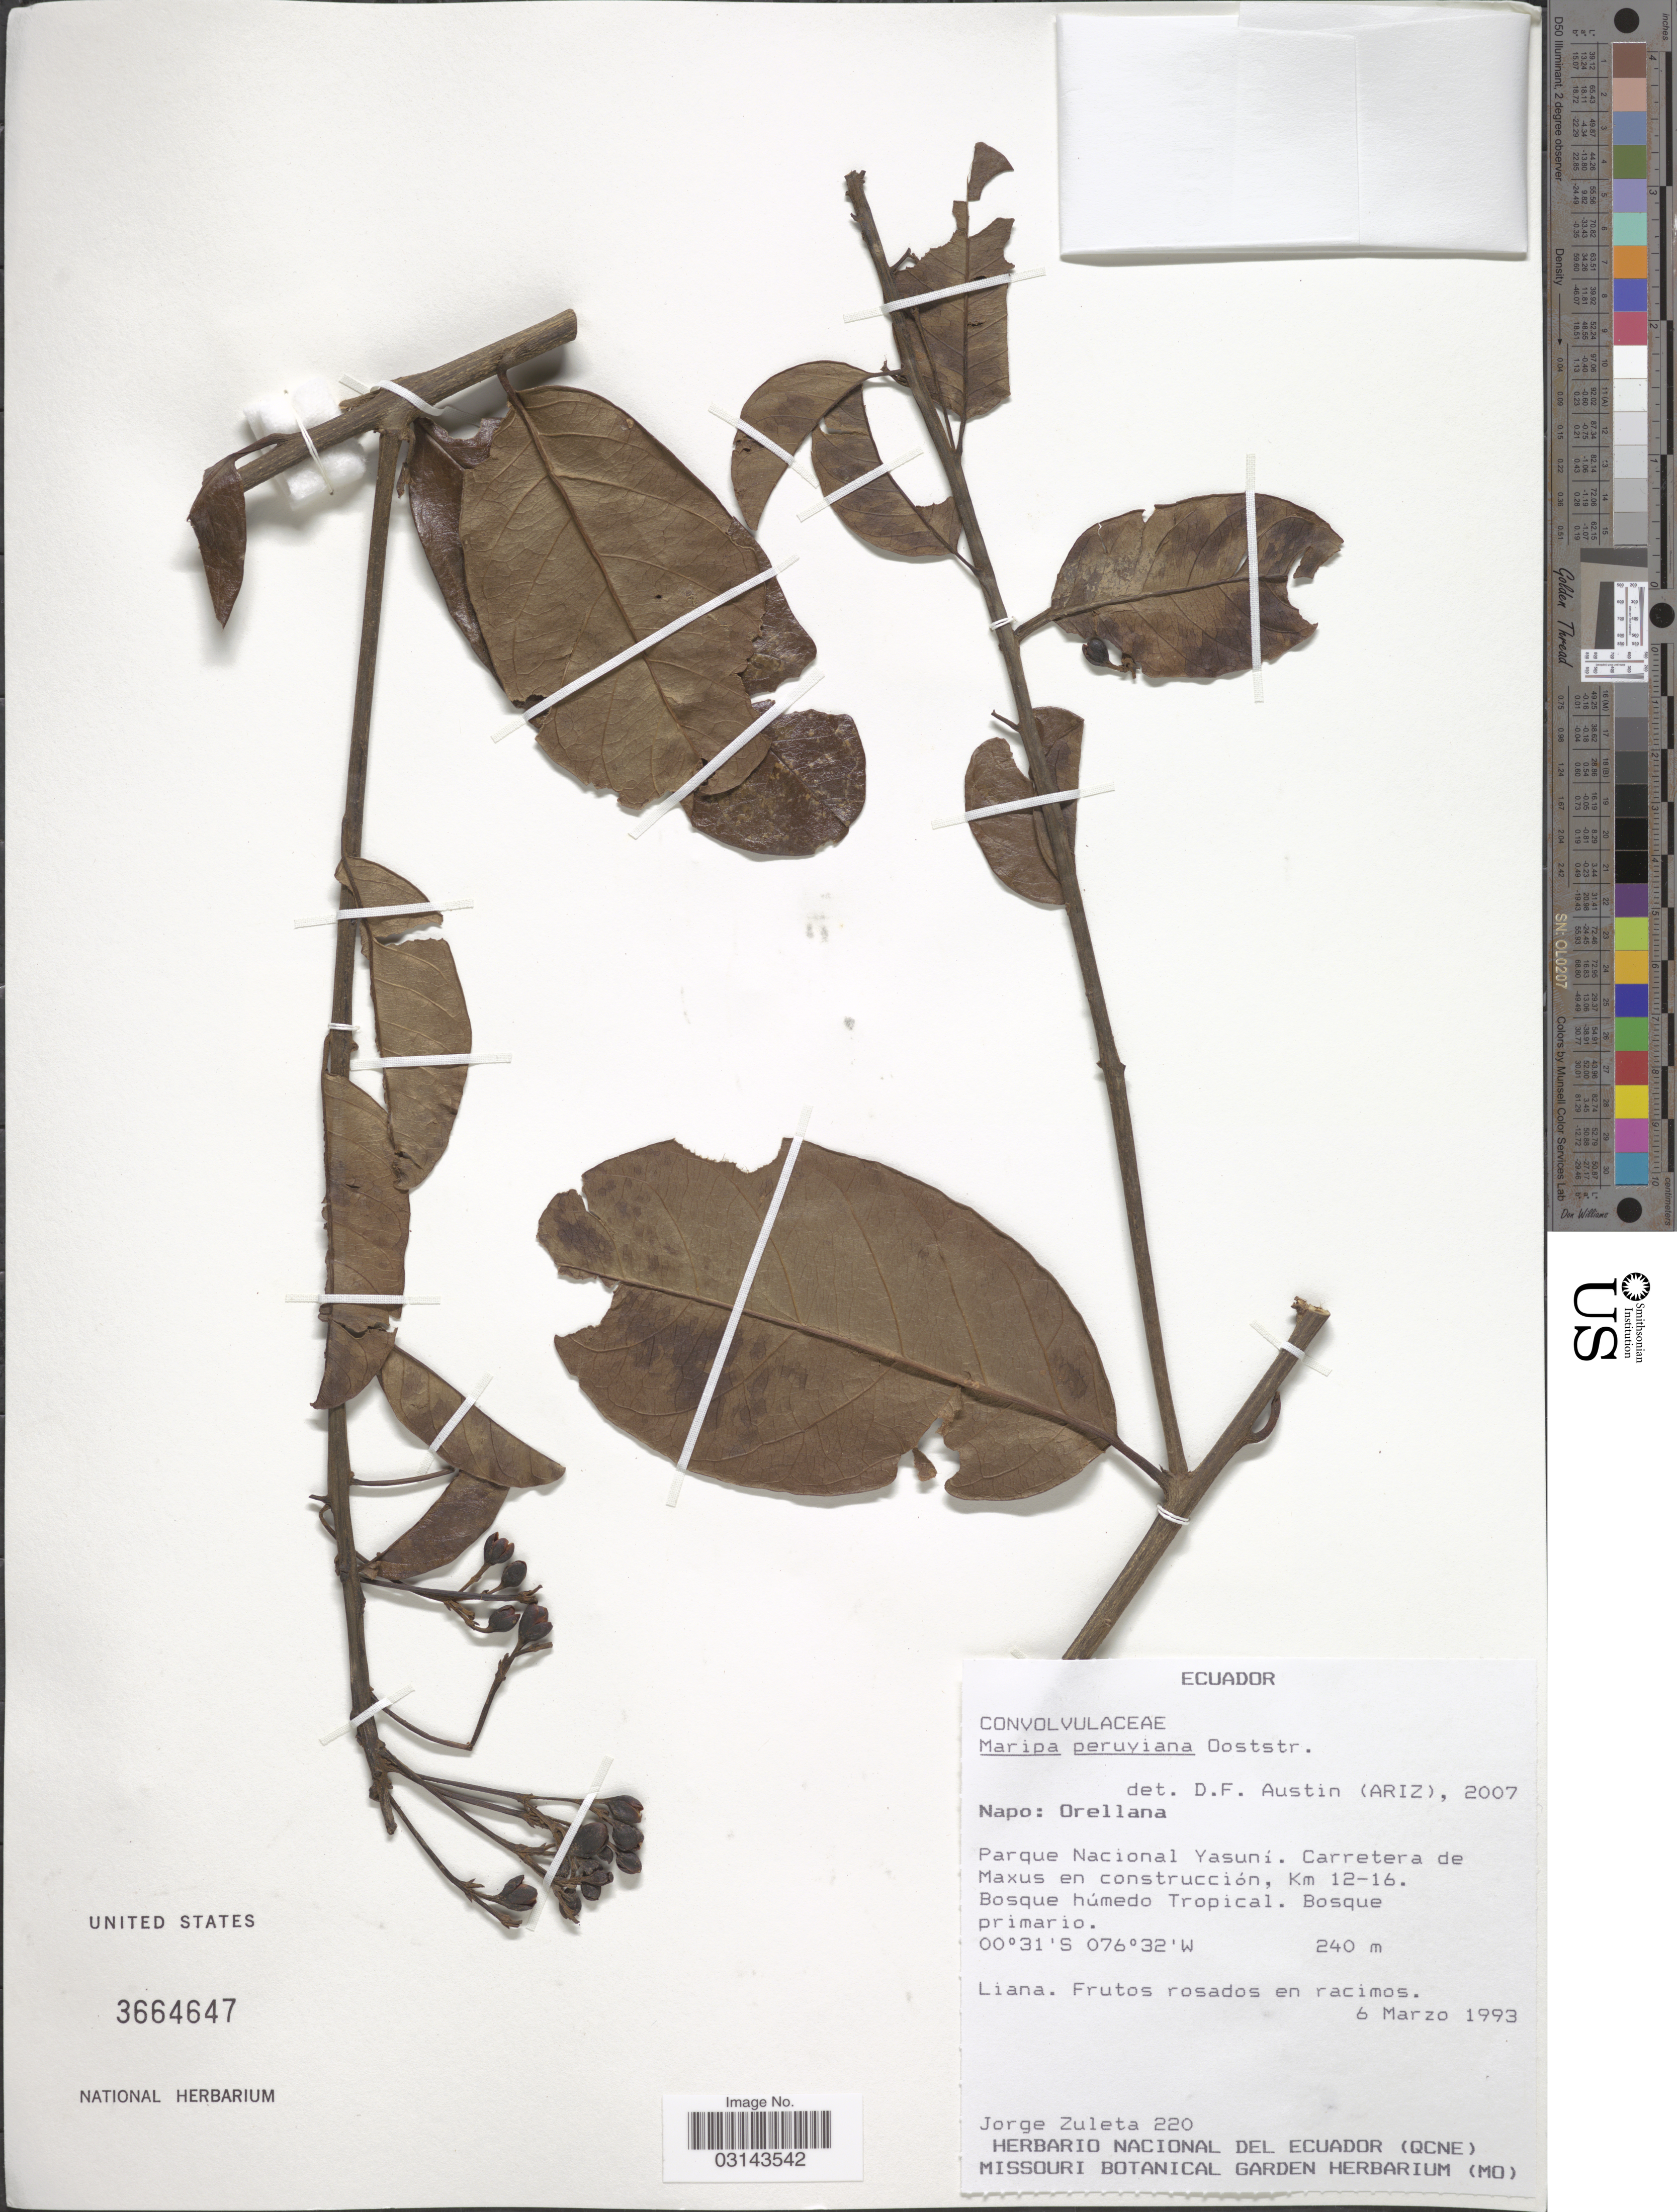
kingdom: Plantae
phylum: Tracheophyta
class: Magnoliopsida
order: Solanales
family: Convolvulaceae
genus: Maripa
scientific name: Maripa peruviana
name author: Ooststr.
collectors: J. Zuleta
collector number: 220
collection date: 1993-03-06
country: Ecuador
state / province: Napo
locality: Orellana. Parque Nacional Yasuní. Carretera de Maxus en construcción, Km 12-16. Bosque húmedo Tropical.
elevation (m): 240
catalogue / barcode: US 3664647